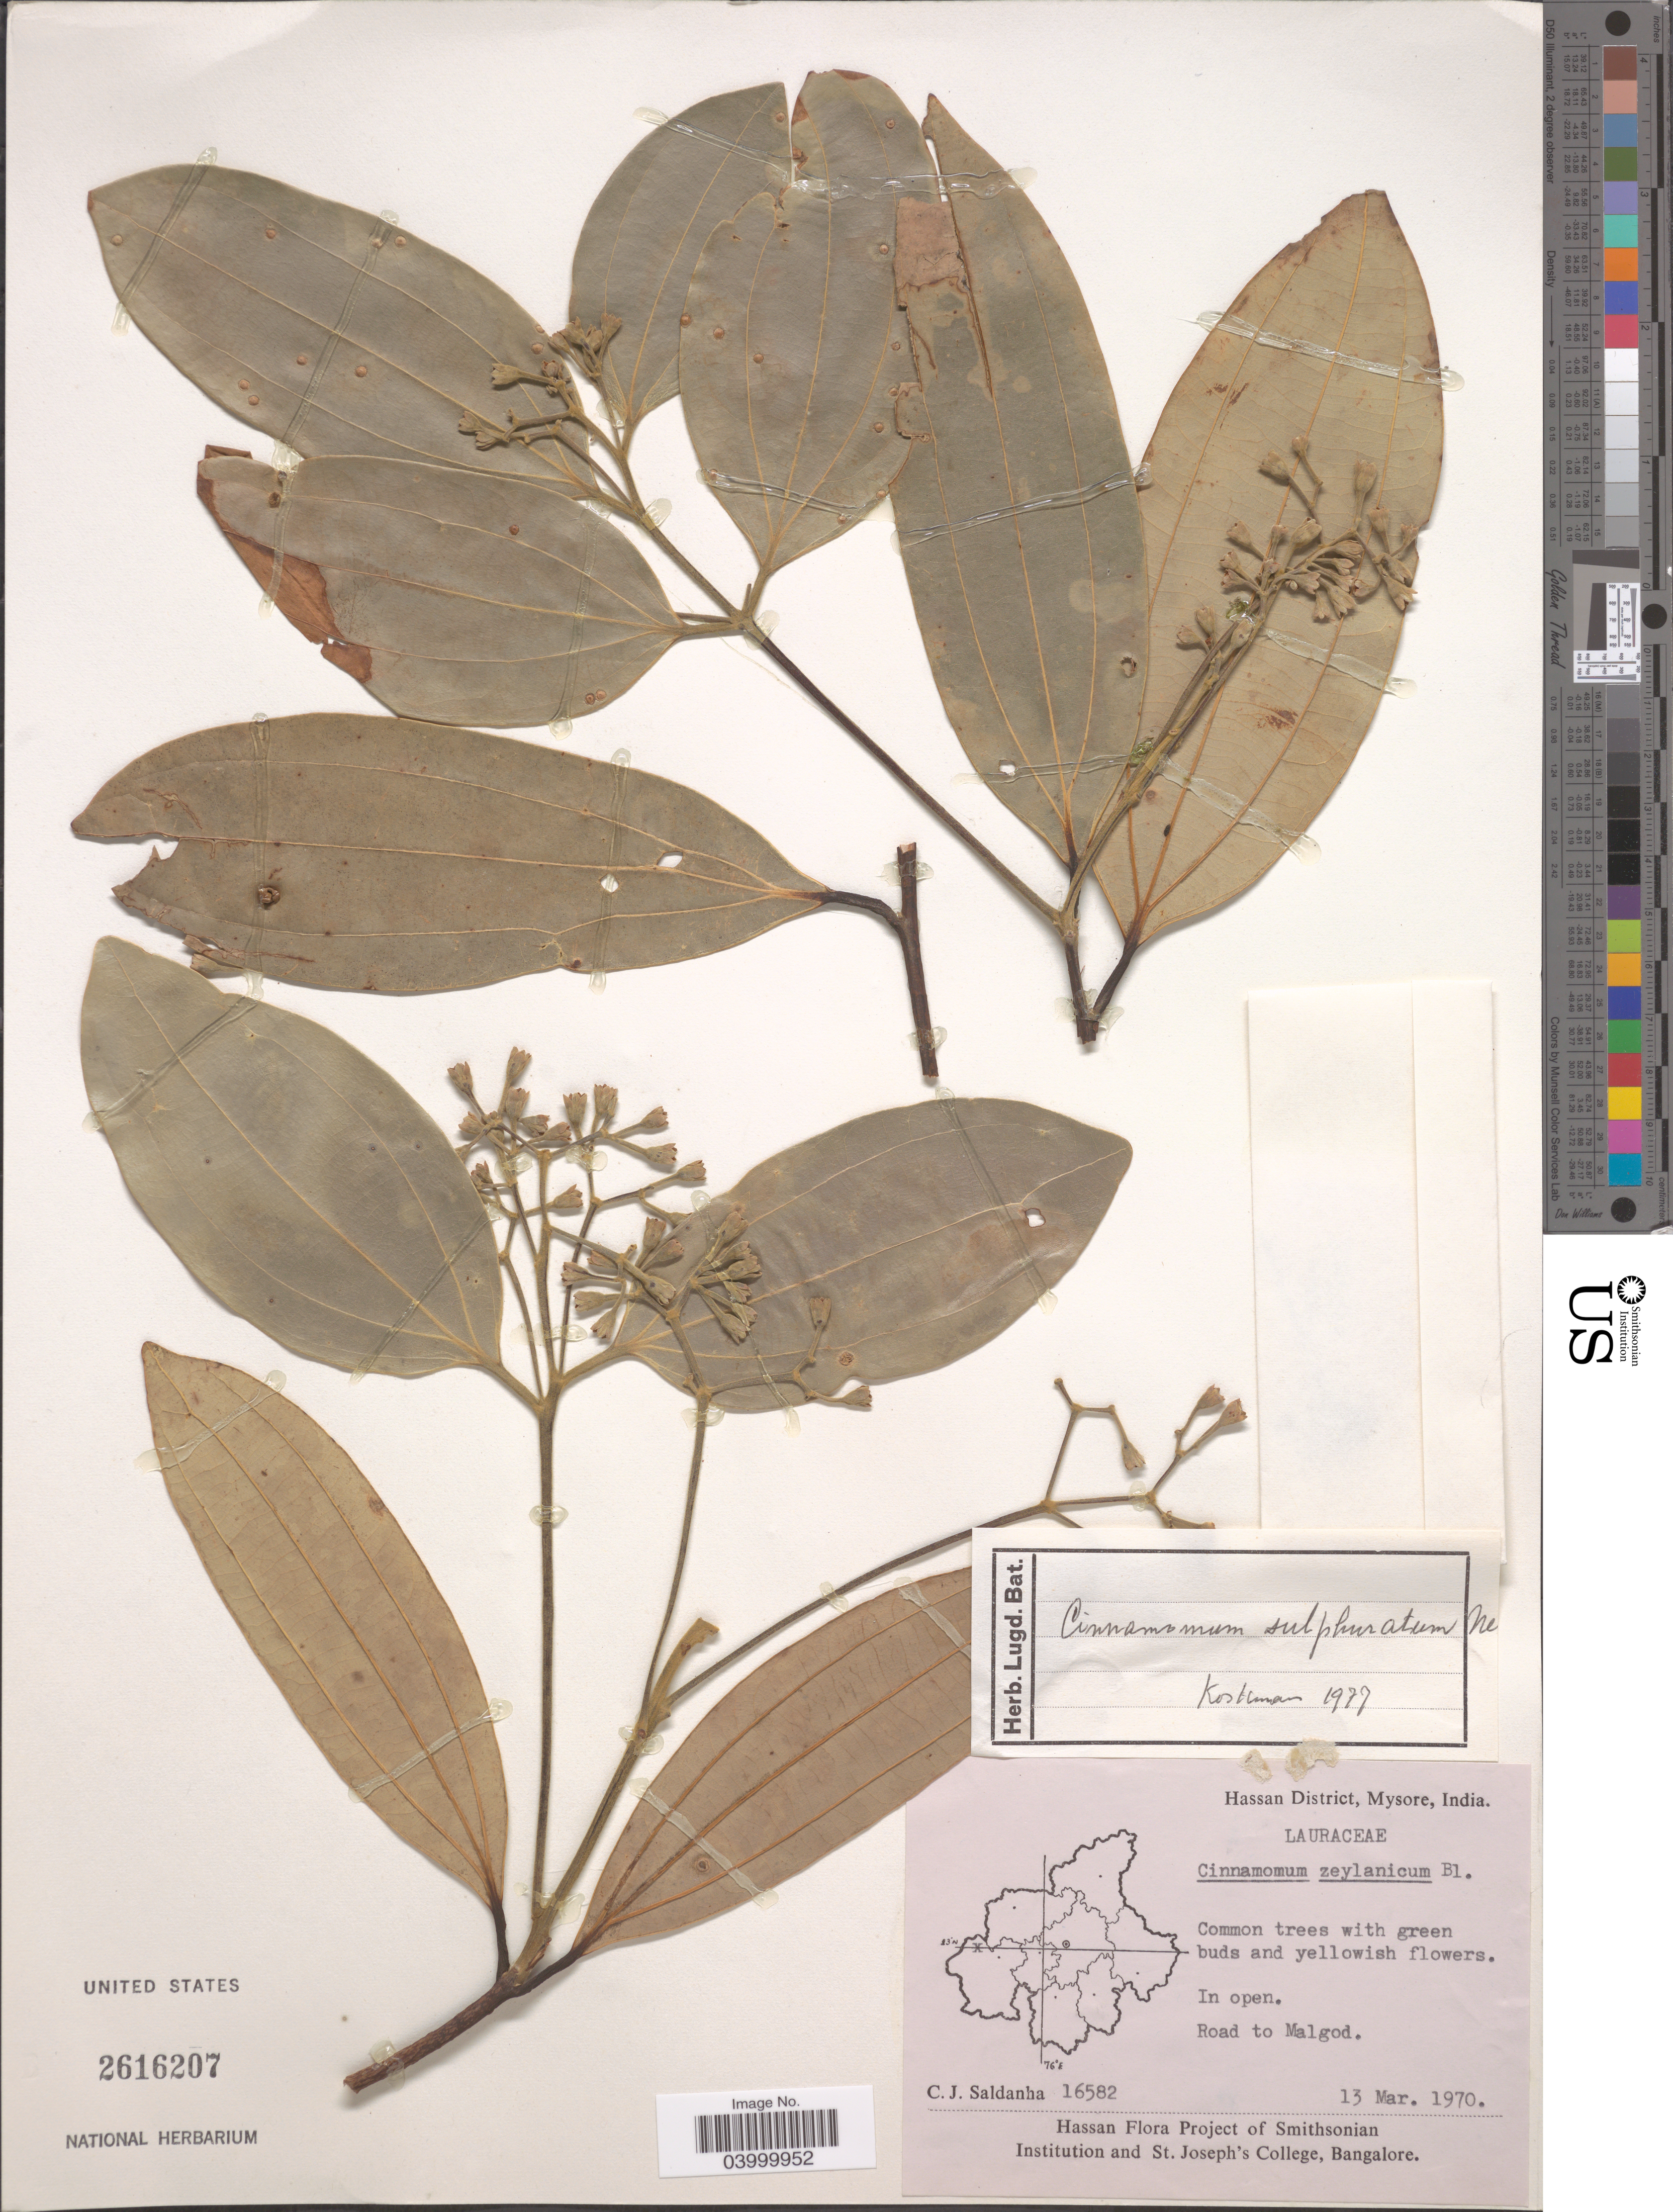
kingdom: Plantae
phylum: Tracheophyta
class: Magnoliopsida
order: Laurales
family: Lauraceae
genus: Cinnamomum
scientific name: Cinnamomum sulphuratum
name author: Nees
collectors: C. J. Saldanha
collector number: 16582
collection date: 1970-03-13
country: India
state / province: Karnataka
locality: Hassan District, Mysore. In open. Road to Malgod.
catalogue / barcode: US 2616207